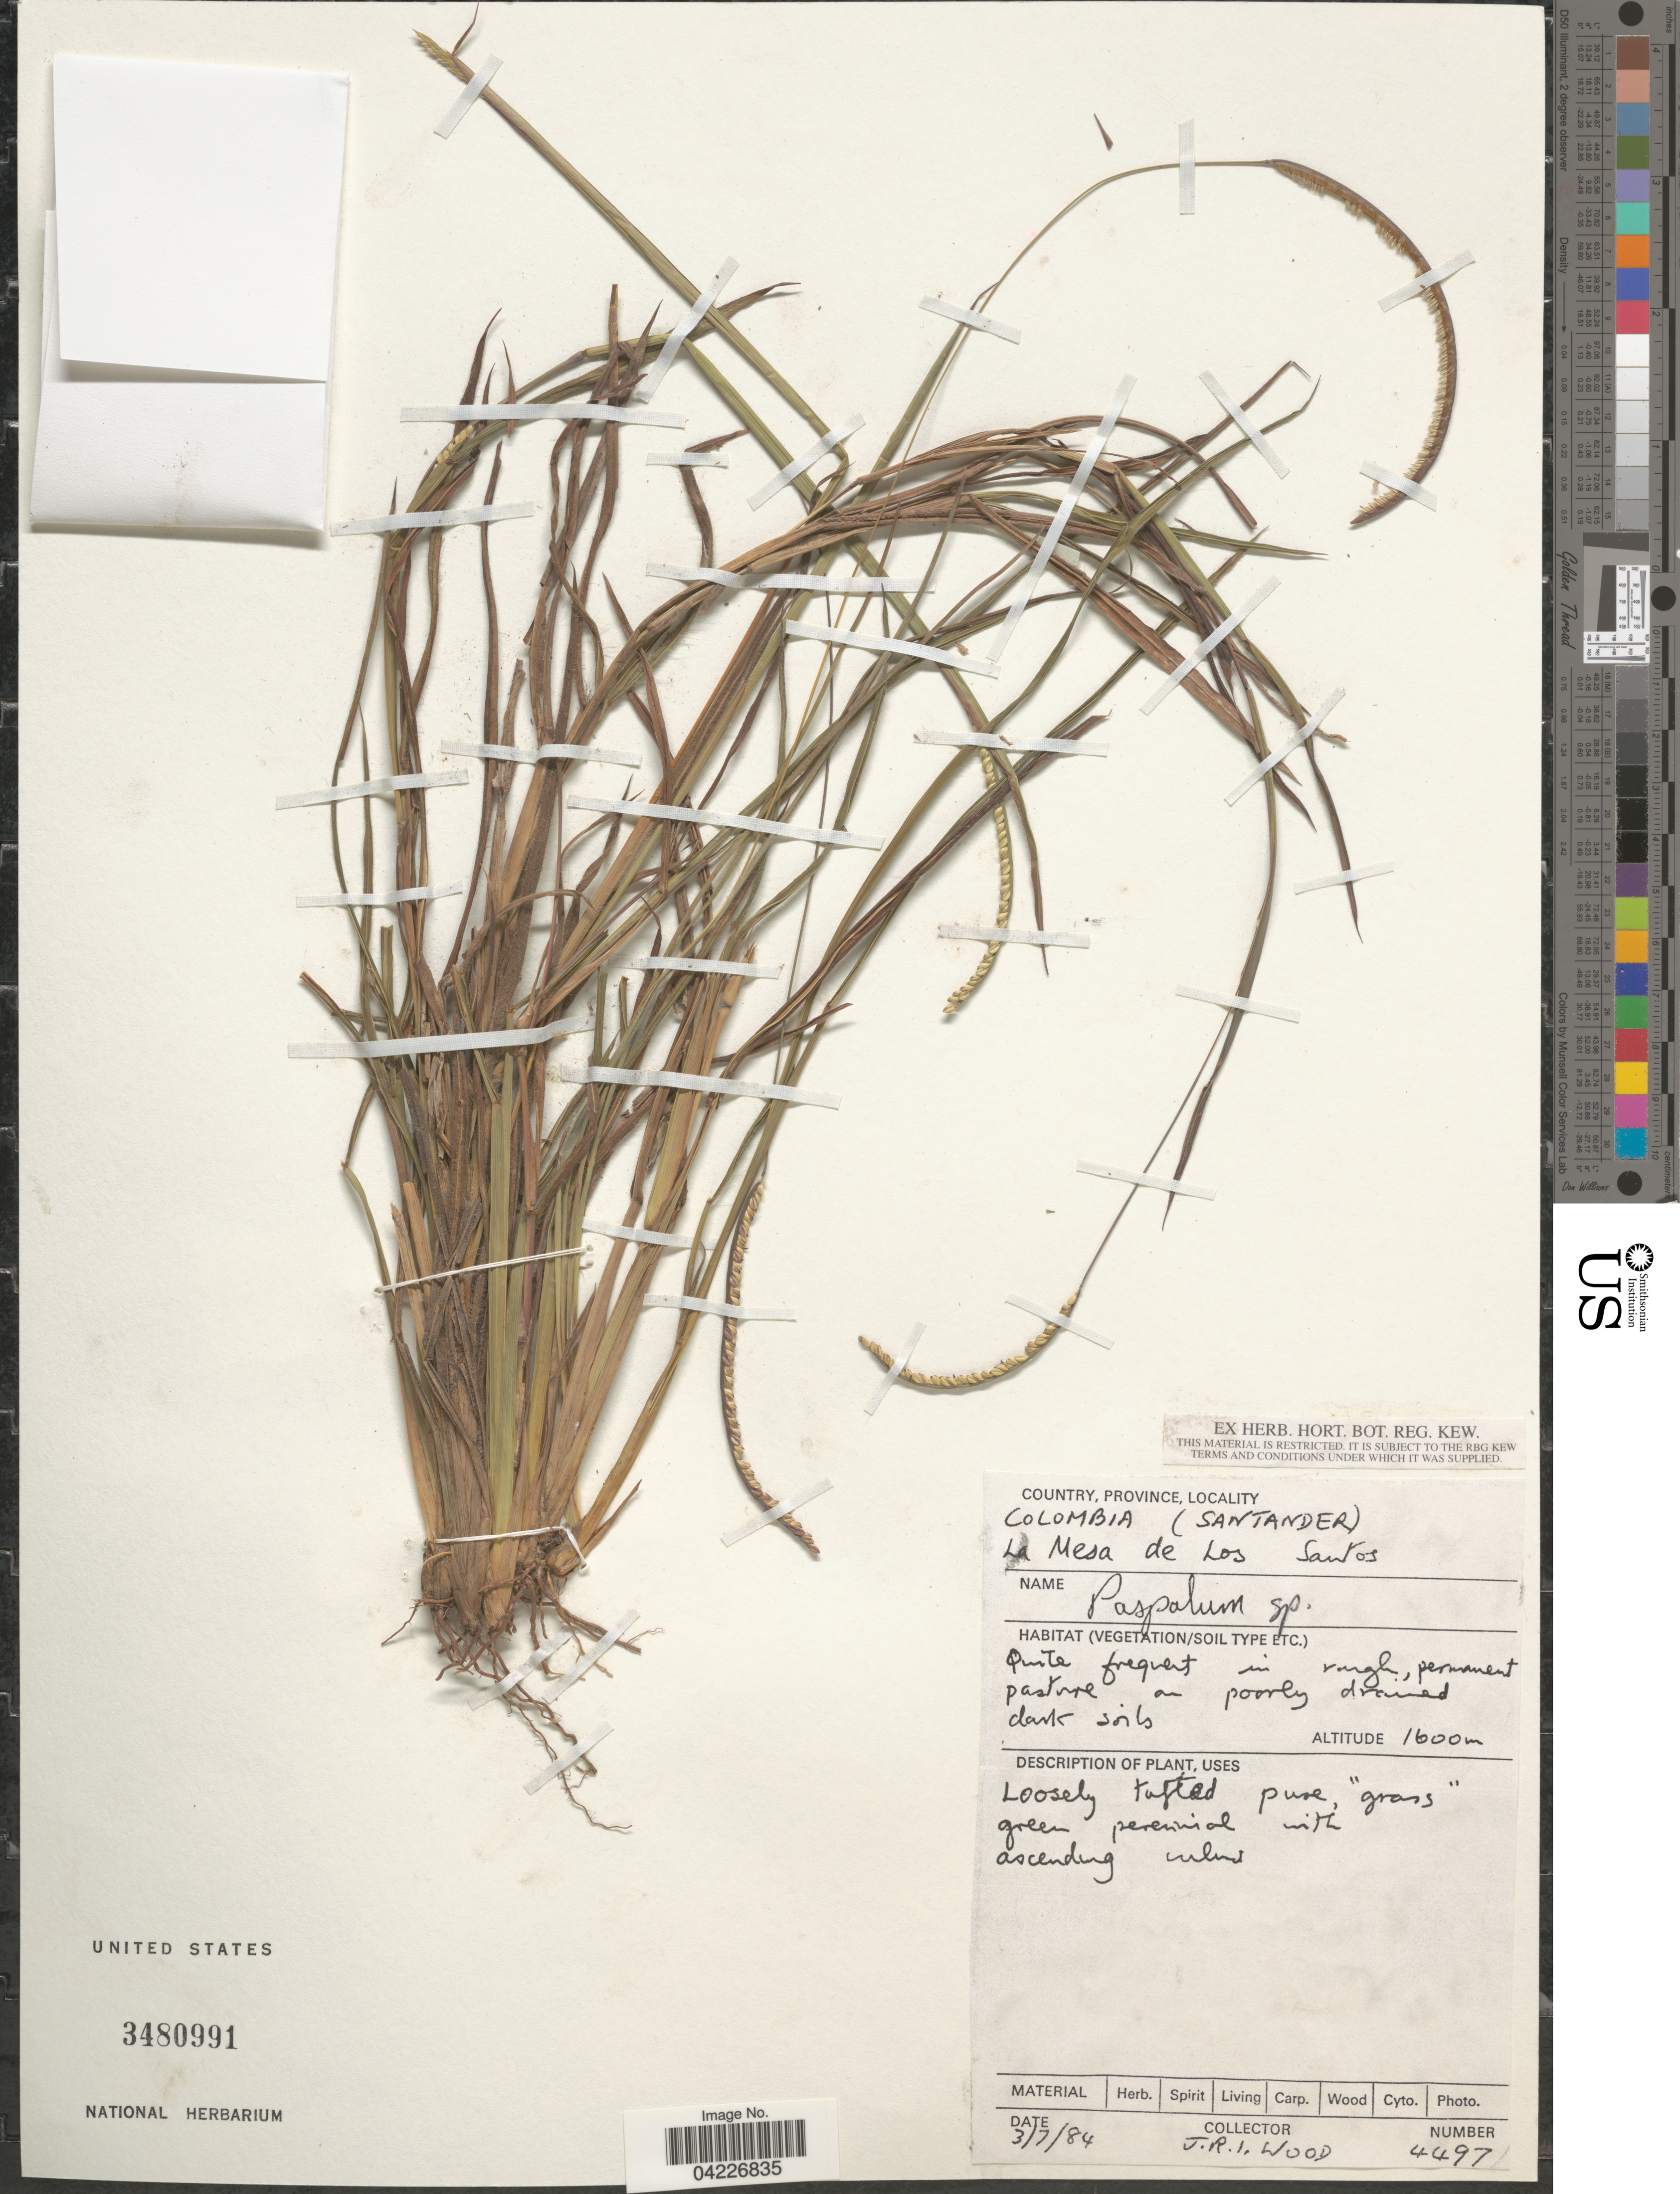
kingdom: Plantae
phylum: Tracheophyta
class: Liliopsida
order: Poales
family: Poaceae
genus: Paspalum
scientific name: Paspalum sp.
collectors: J. R. I. Wood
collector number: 4497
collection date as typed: Transcribed d/m/y: 3/7/84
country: Colombia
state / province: Santander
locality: La Mesa de Los Santos. Quite frequent in rough, permanent pasture on poorly drained dark soils.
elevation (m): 1600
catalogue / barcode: US 3480991